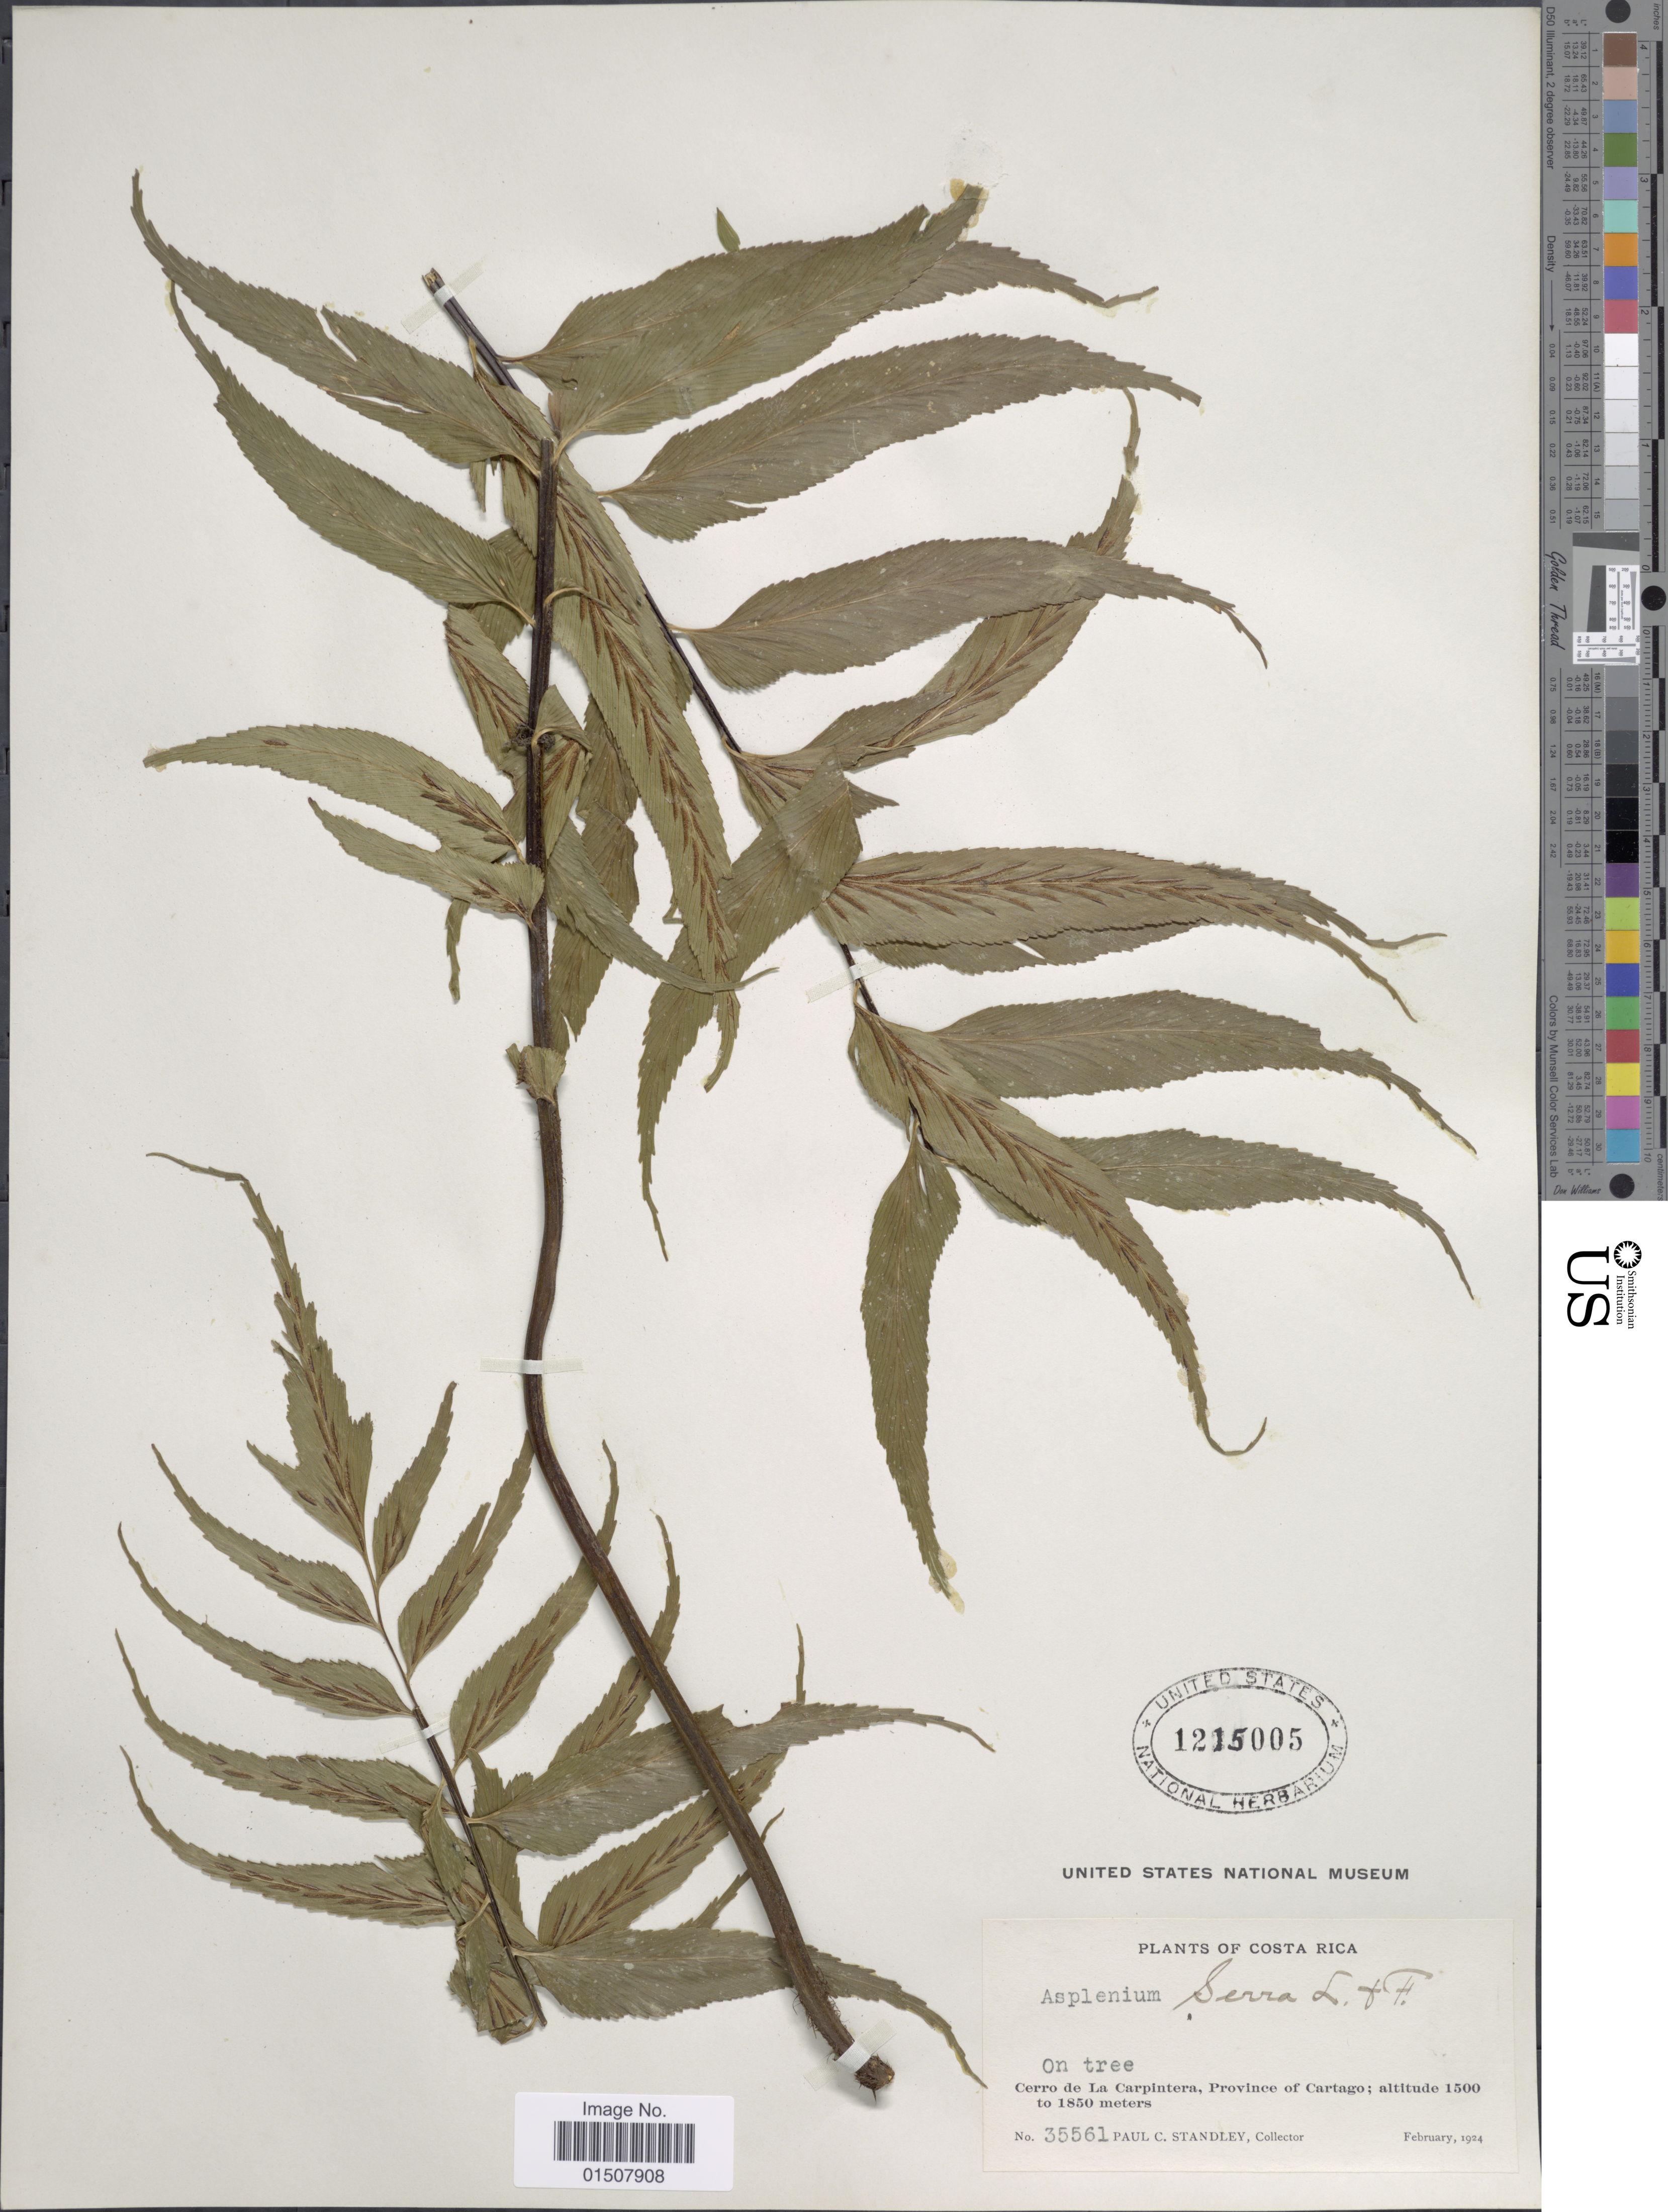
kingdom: Plantae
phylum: Tracheophyta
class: Polypodiopsida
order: Polypodiales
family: Aspleniaceae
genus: Asplenium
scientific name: Asplenium serra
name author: Langsd. & Fisch.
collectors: P. C. Standley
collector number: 35561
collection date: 1924-02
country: Costa Rica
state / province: Cartago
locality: Cerro de La Capintera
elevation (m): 1500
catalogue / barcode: US 1215005